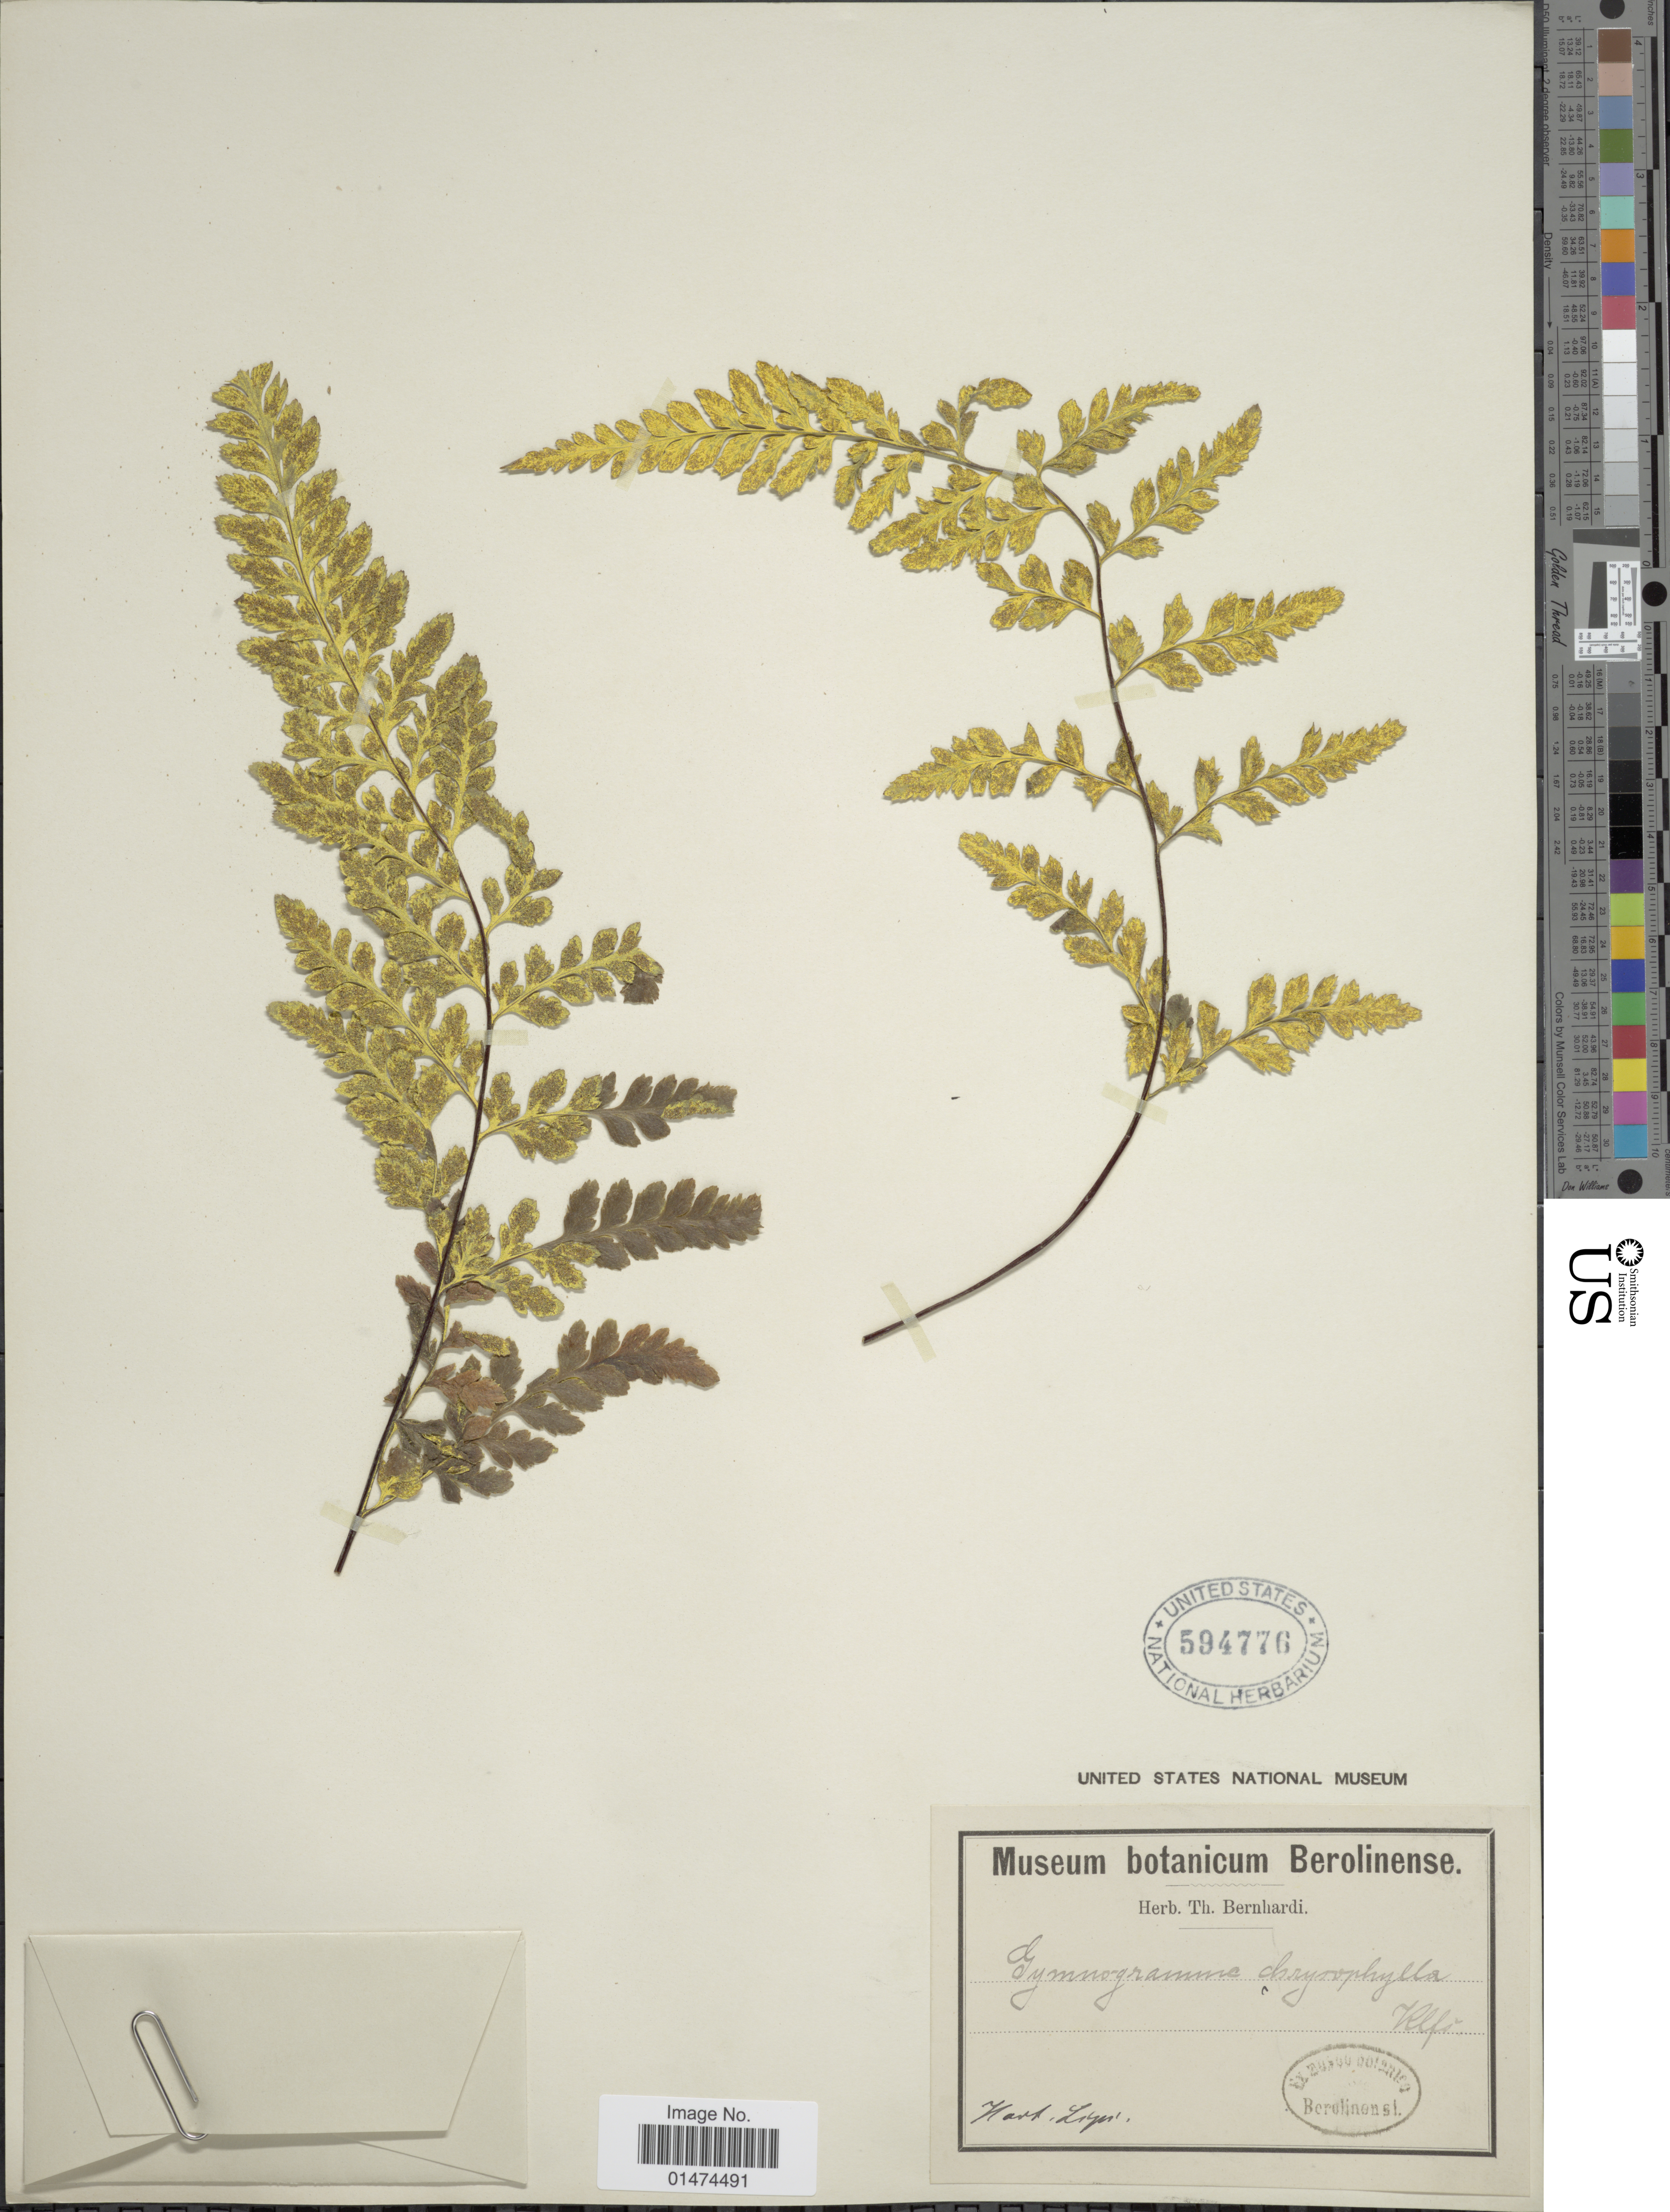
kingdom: Plantae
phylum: Tracheophyta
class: Polypodiopsida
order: Polypodiales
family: Pteridaceae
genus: Pityrogramma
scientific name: Pityrogramma chrysophylla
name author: (Sw.) Link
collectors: ex herb. Bernhardi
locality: Hort Lips [interpreted]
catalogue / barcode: US 594776